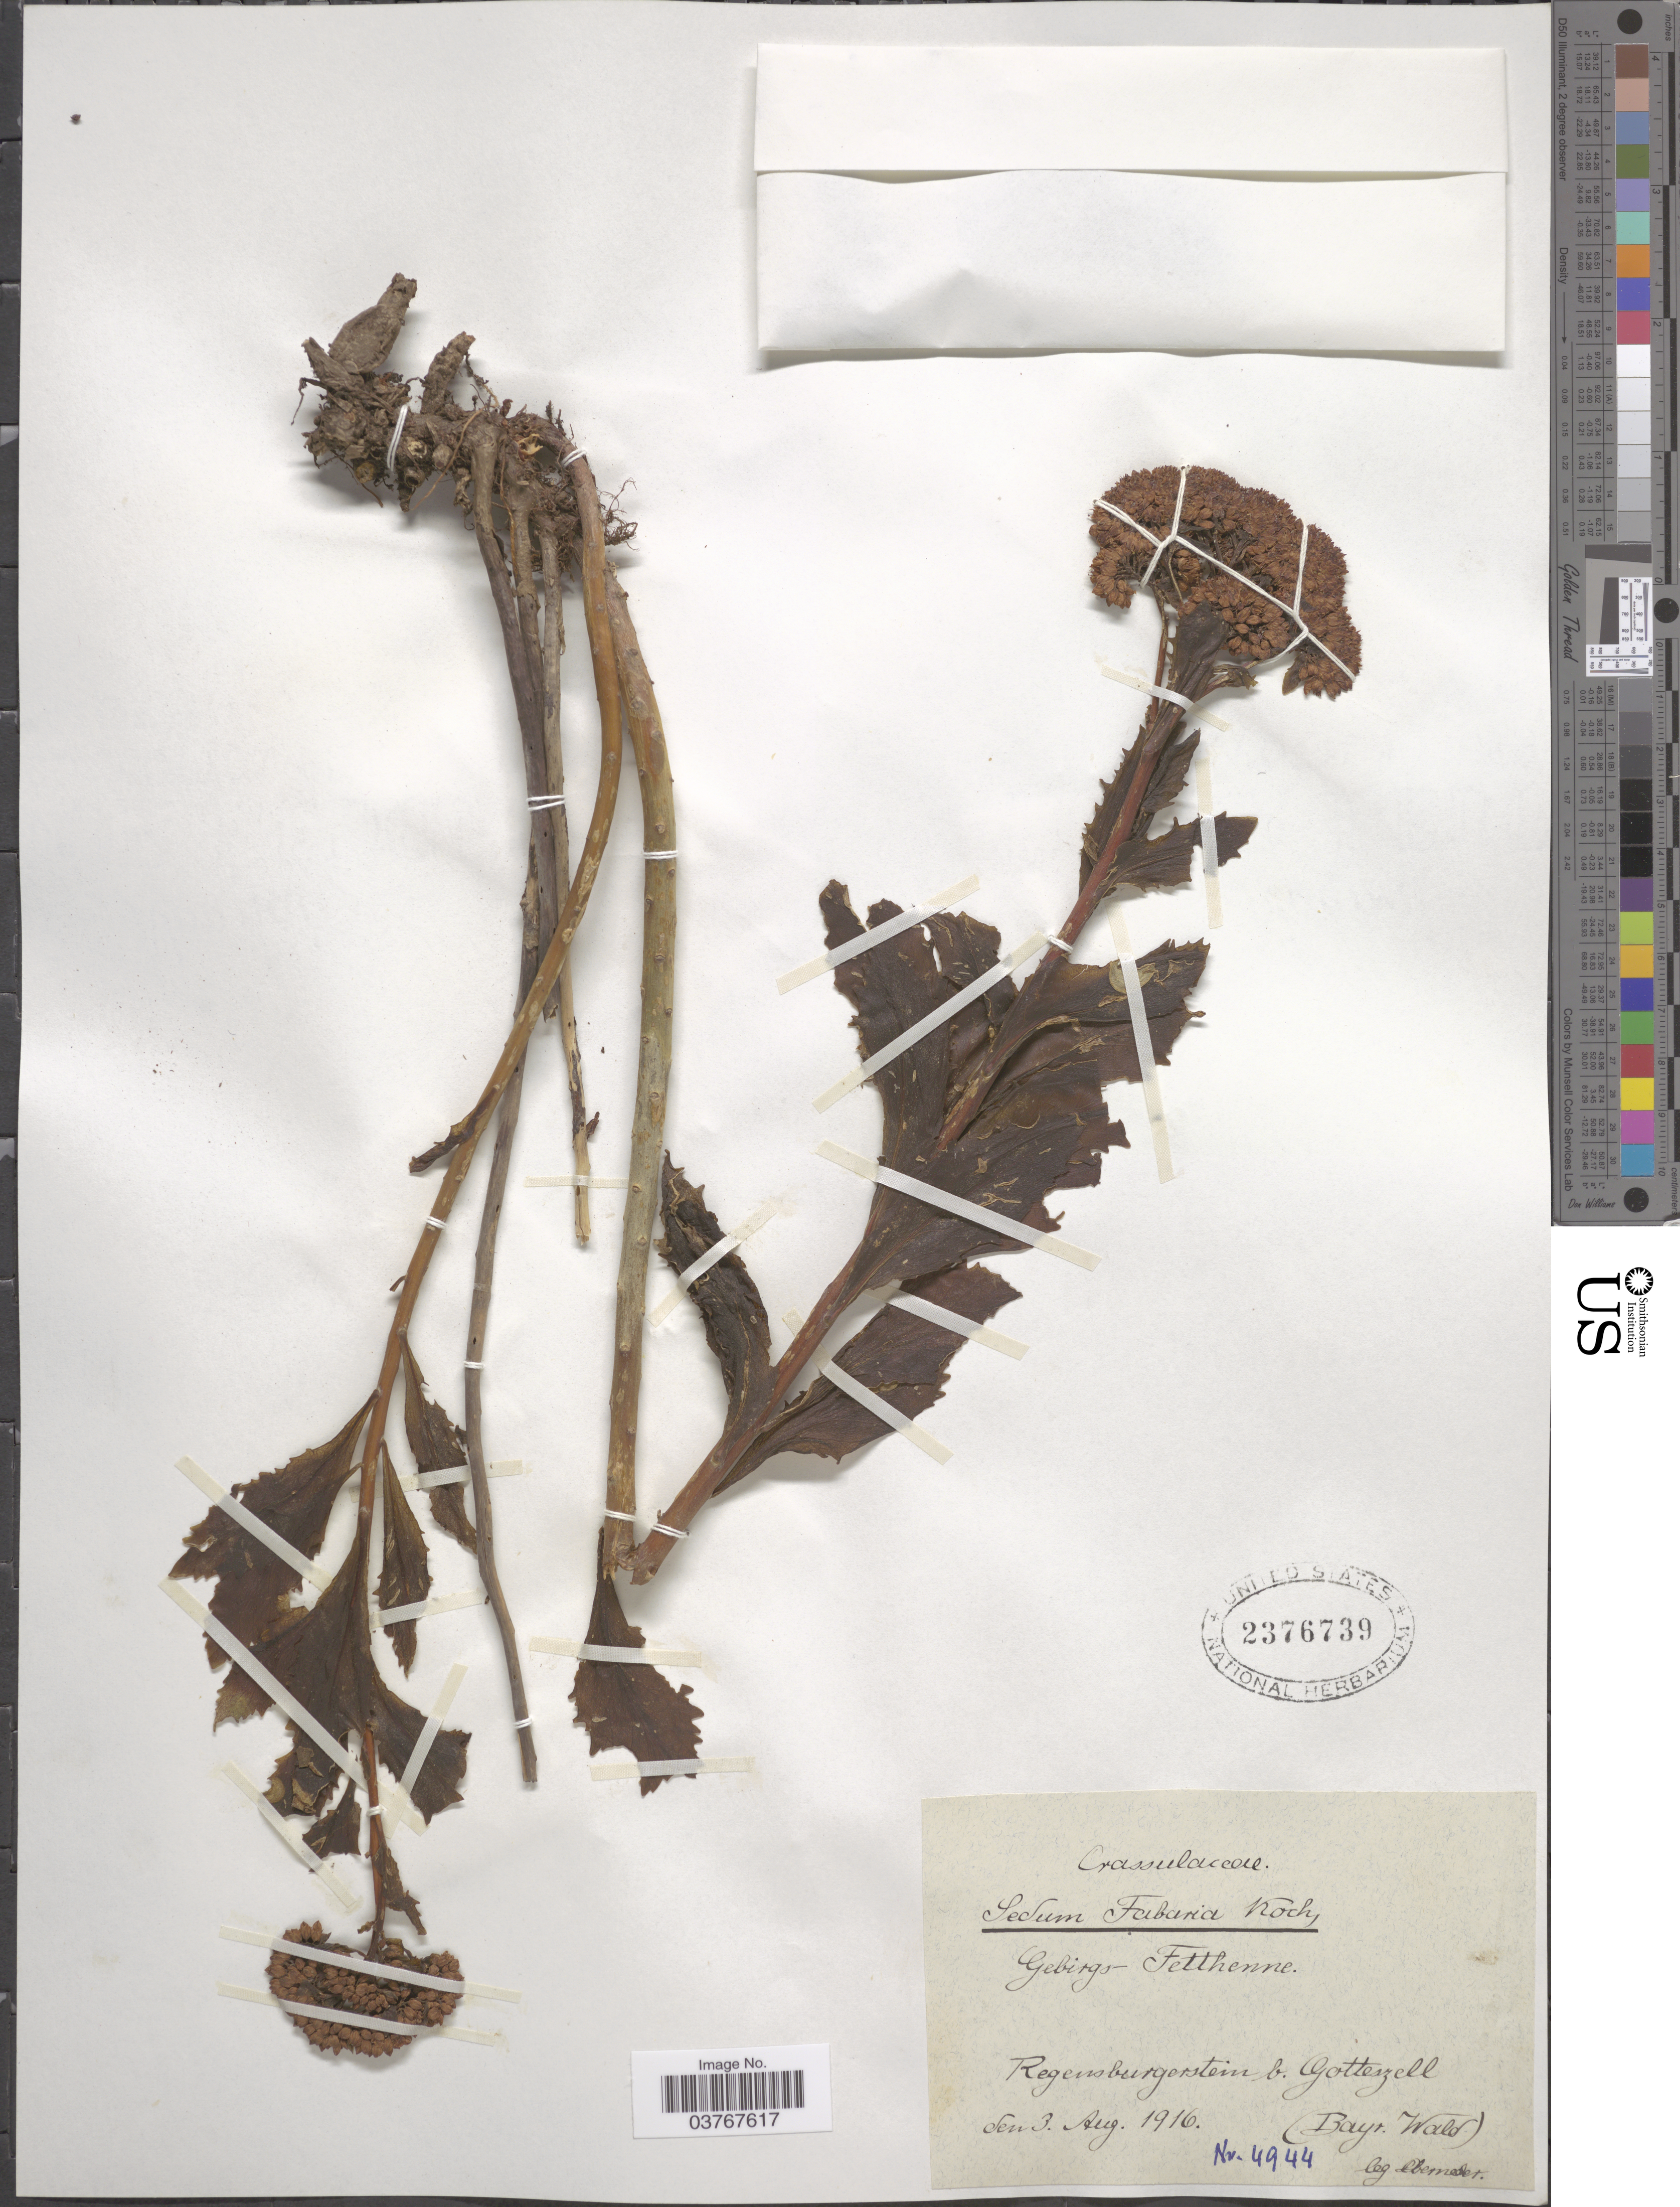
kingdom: Plantae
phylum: Tracheophyta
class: Magnoliopsida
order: Saxifragales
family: Crassulaceae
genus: Sedum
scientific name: Sedum fabaria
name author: W.D.J. Koch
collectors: -. Oberneder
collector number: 4944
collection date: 1916-08-03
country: Germany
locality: Regensburgerstein b. Gotteszell. (Bayr. Wald).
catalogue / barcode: US 2376739